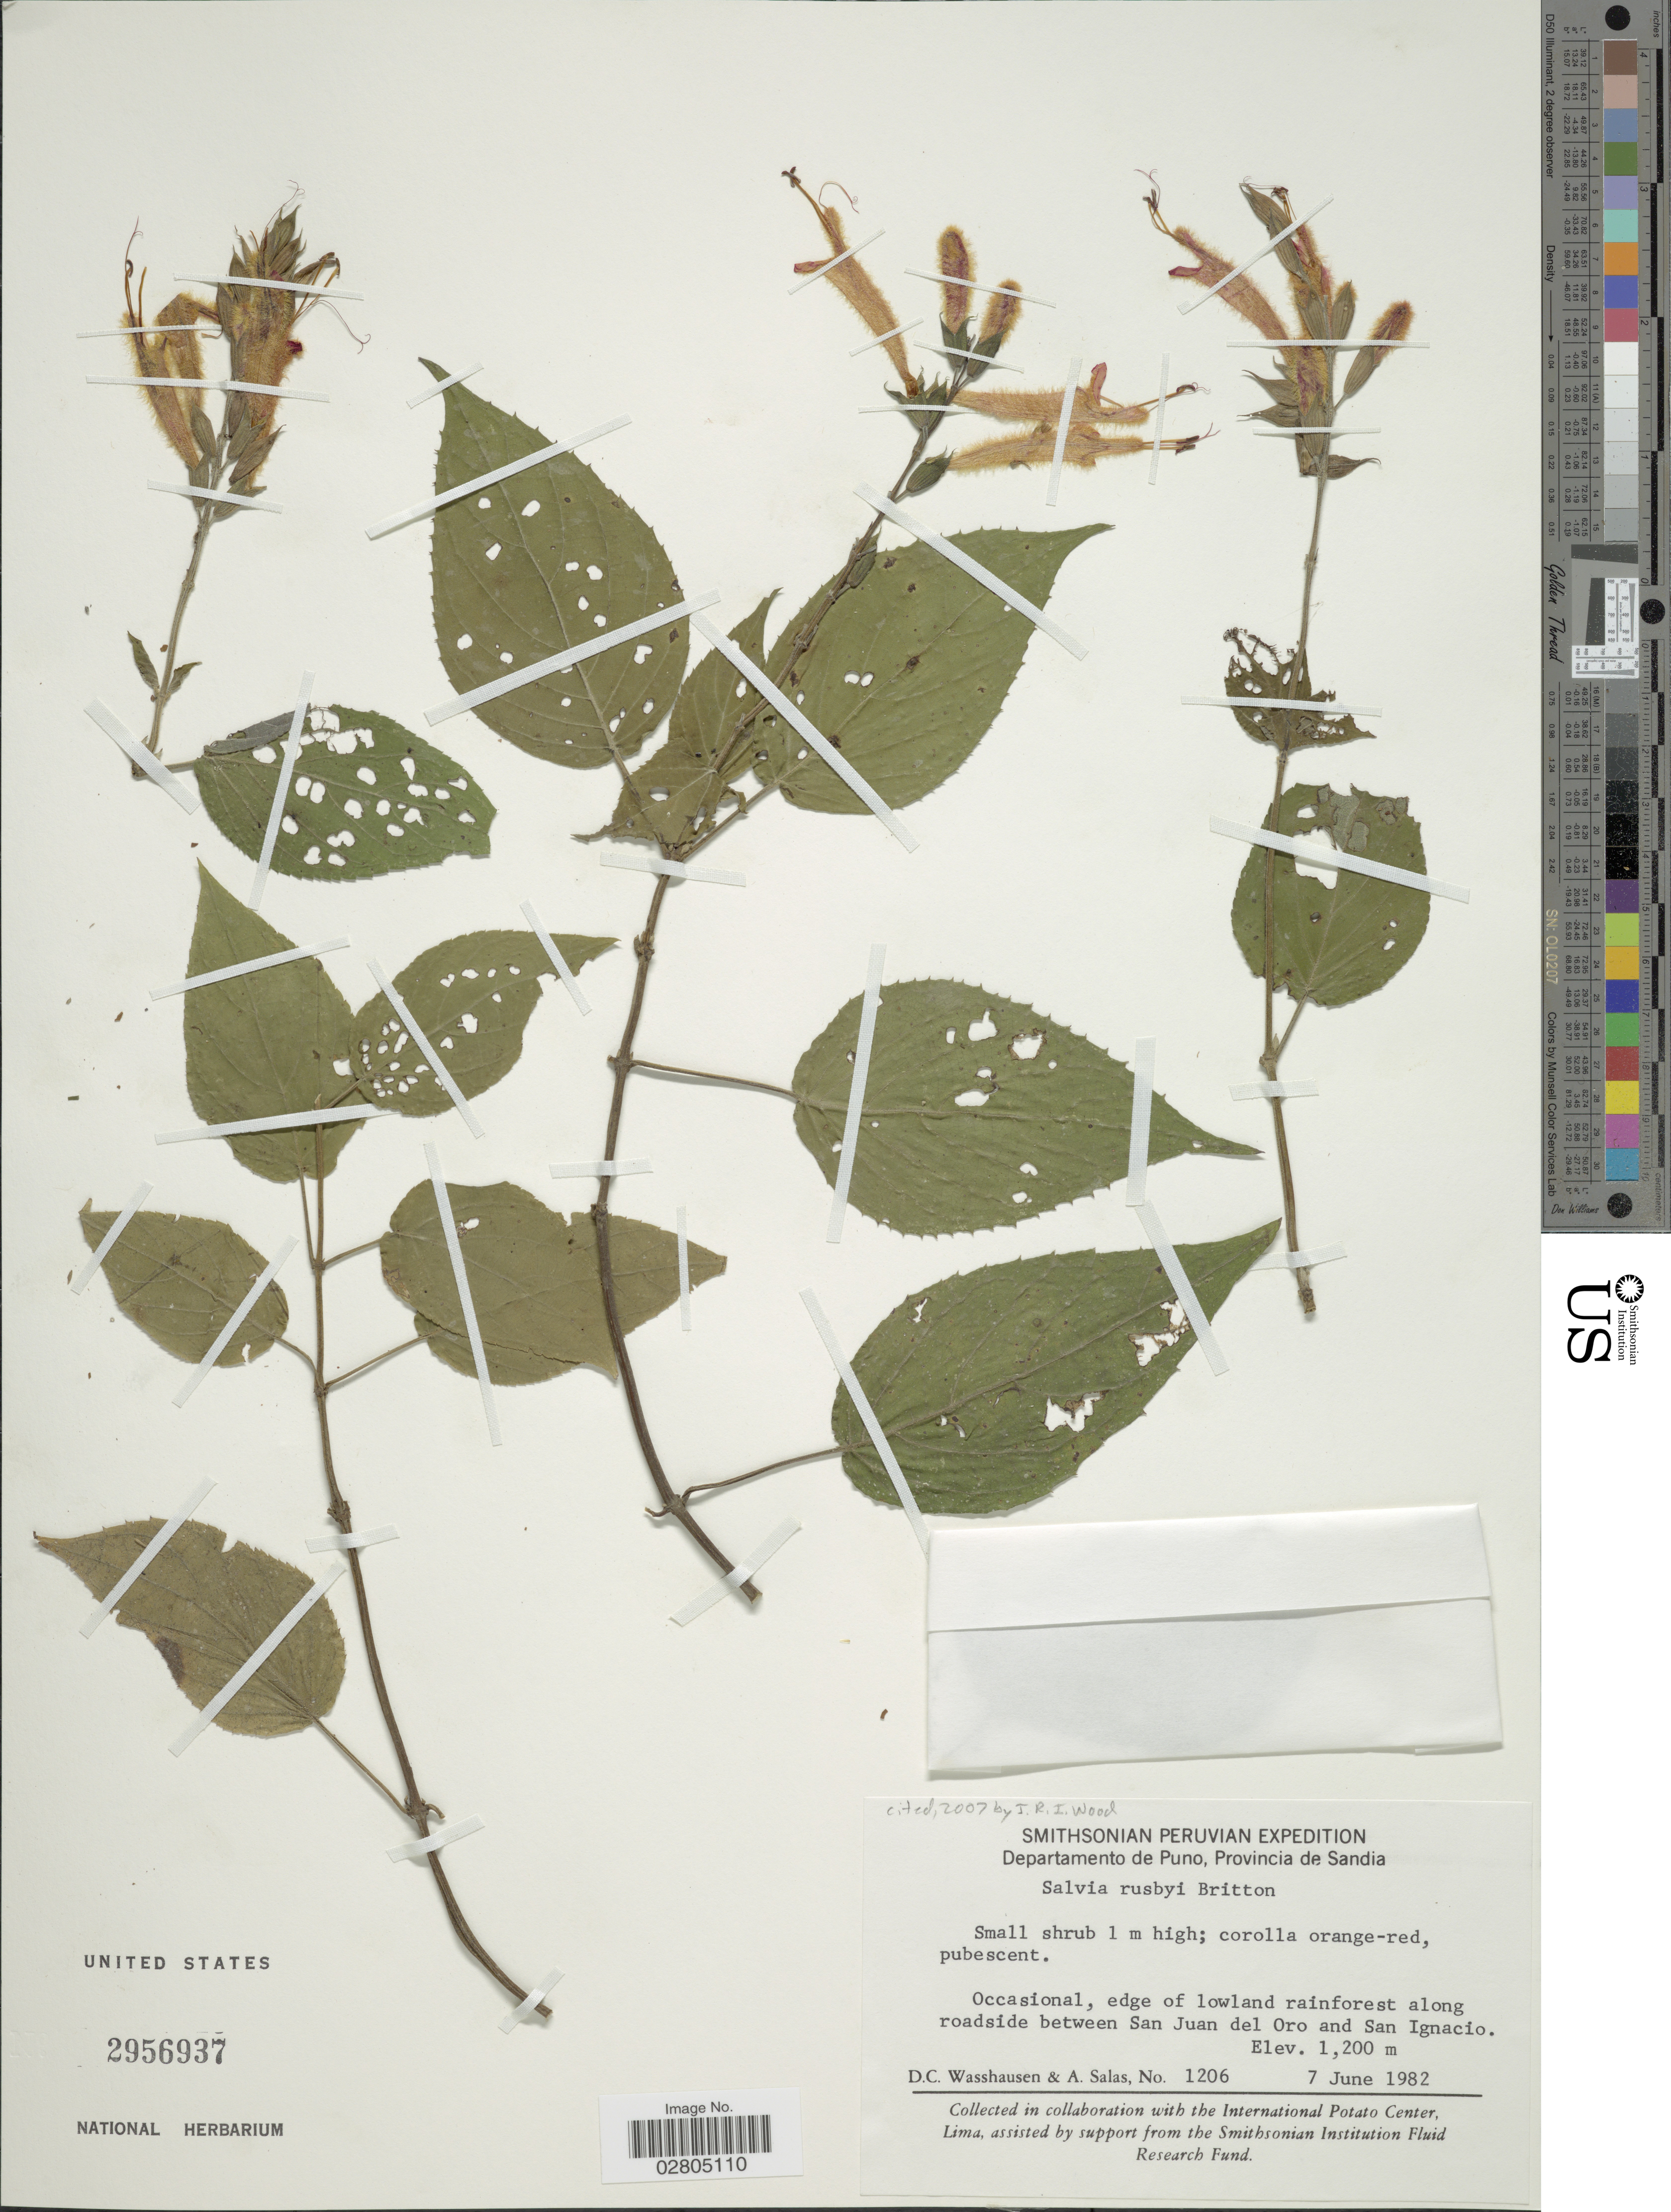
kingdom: Plantae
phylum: Tracheophyta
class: Magnoliopsida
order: Lamiales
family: Lamiaceae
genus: Salvia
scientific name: Salvia rusbyi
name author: Britton ex Rusby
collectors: D. C. Wasshausen & A. Salas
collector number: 1206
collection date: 1982-06-07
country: Peru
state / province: Puno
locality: Departamento Puno, Provincia de Sandia, edge of lowland rainforest along roadside between San Juan del Oro and San Ignacio.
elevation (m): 1200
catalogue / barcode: US 2956937